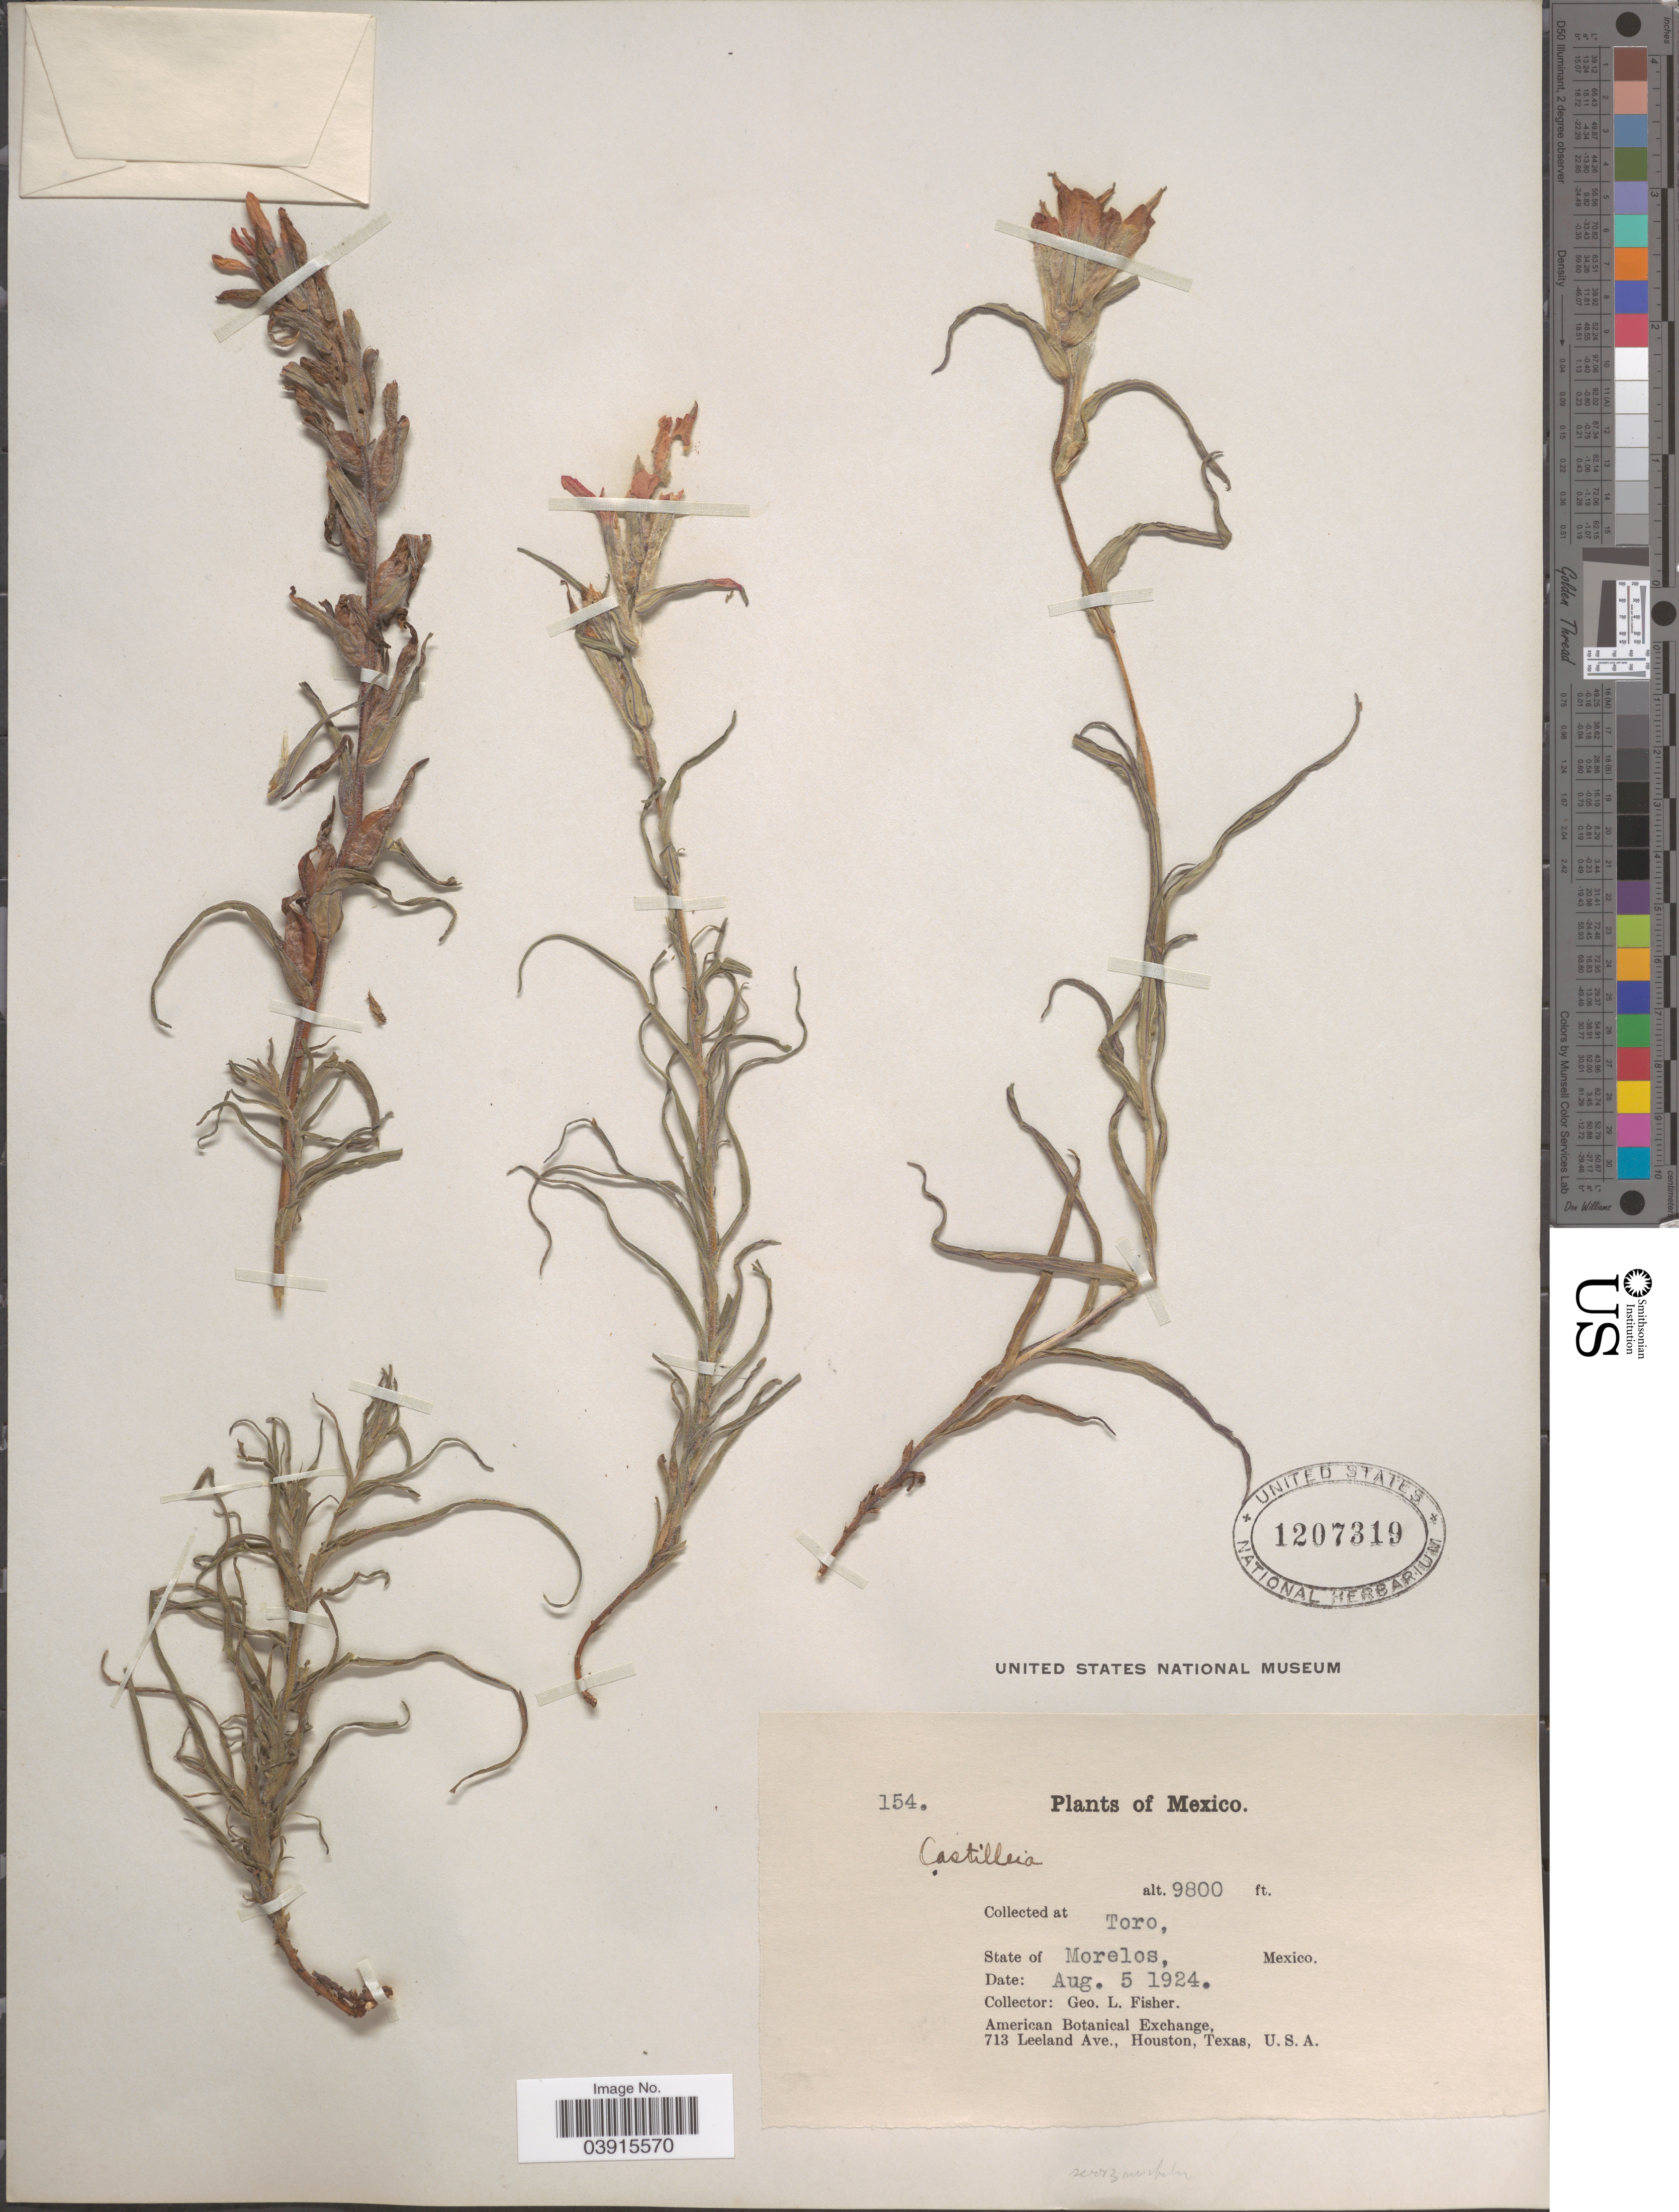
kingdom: Plantae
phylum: Tracheophyta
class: Magnoliopsida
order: Lamiales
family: Orobanchaceae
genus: Castilleja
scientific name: Castilleja scorzonerifolia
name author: Kunth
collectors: G. L. Fisher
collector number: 154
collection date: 1924-08-05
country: Mexico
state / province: Morelos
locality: Toro.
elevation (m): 2987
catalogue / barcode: US 1207319